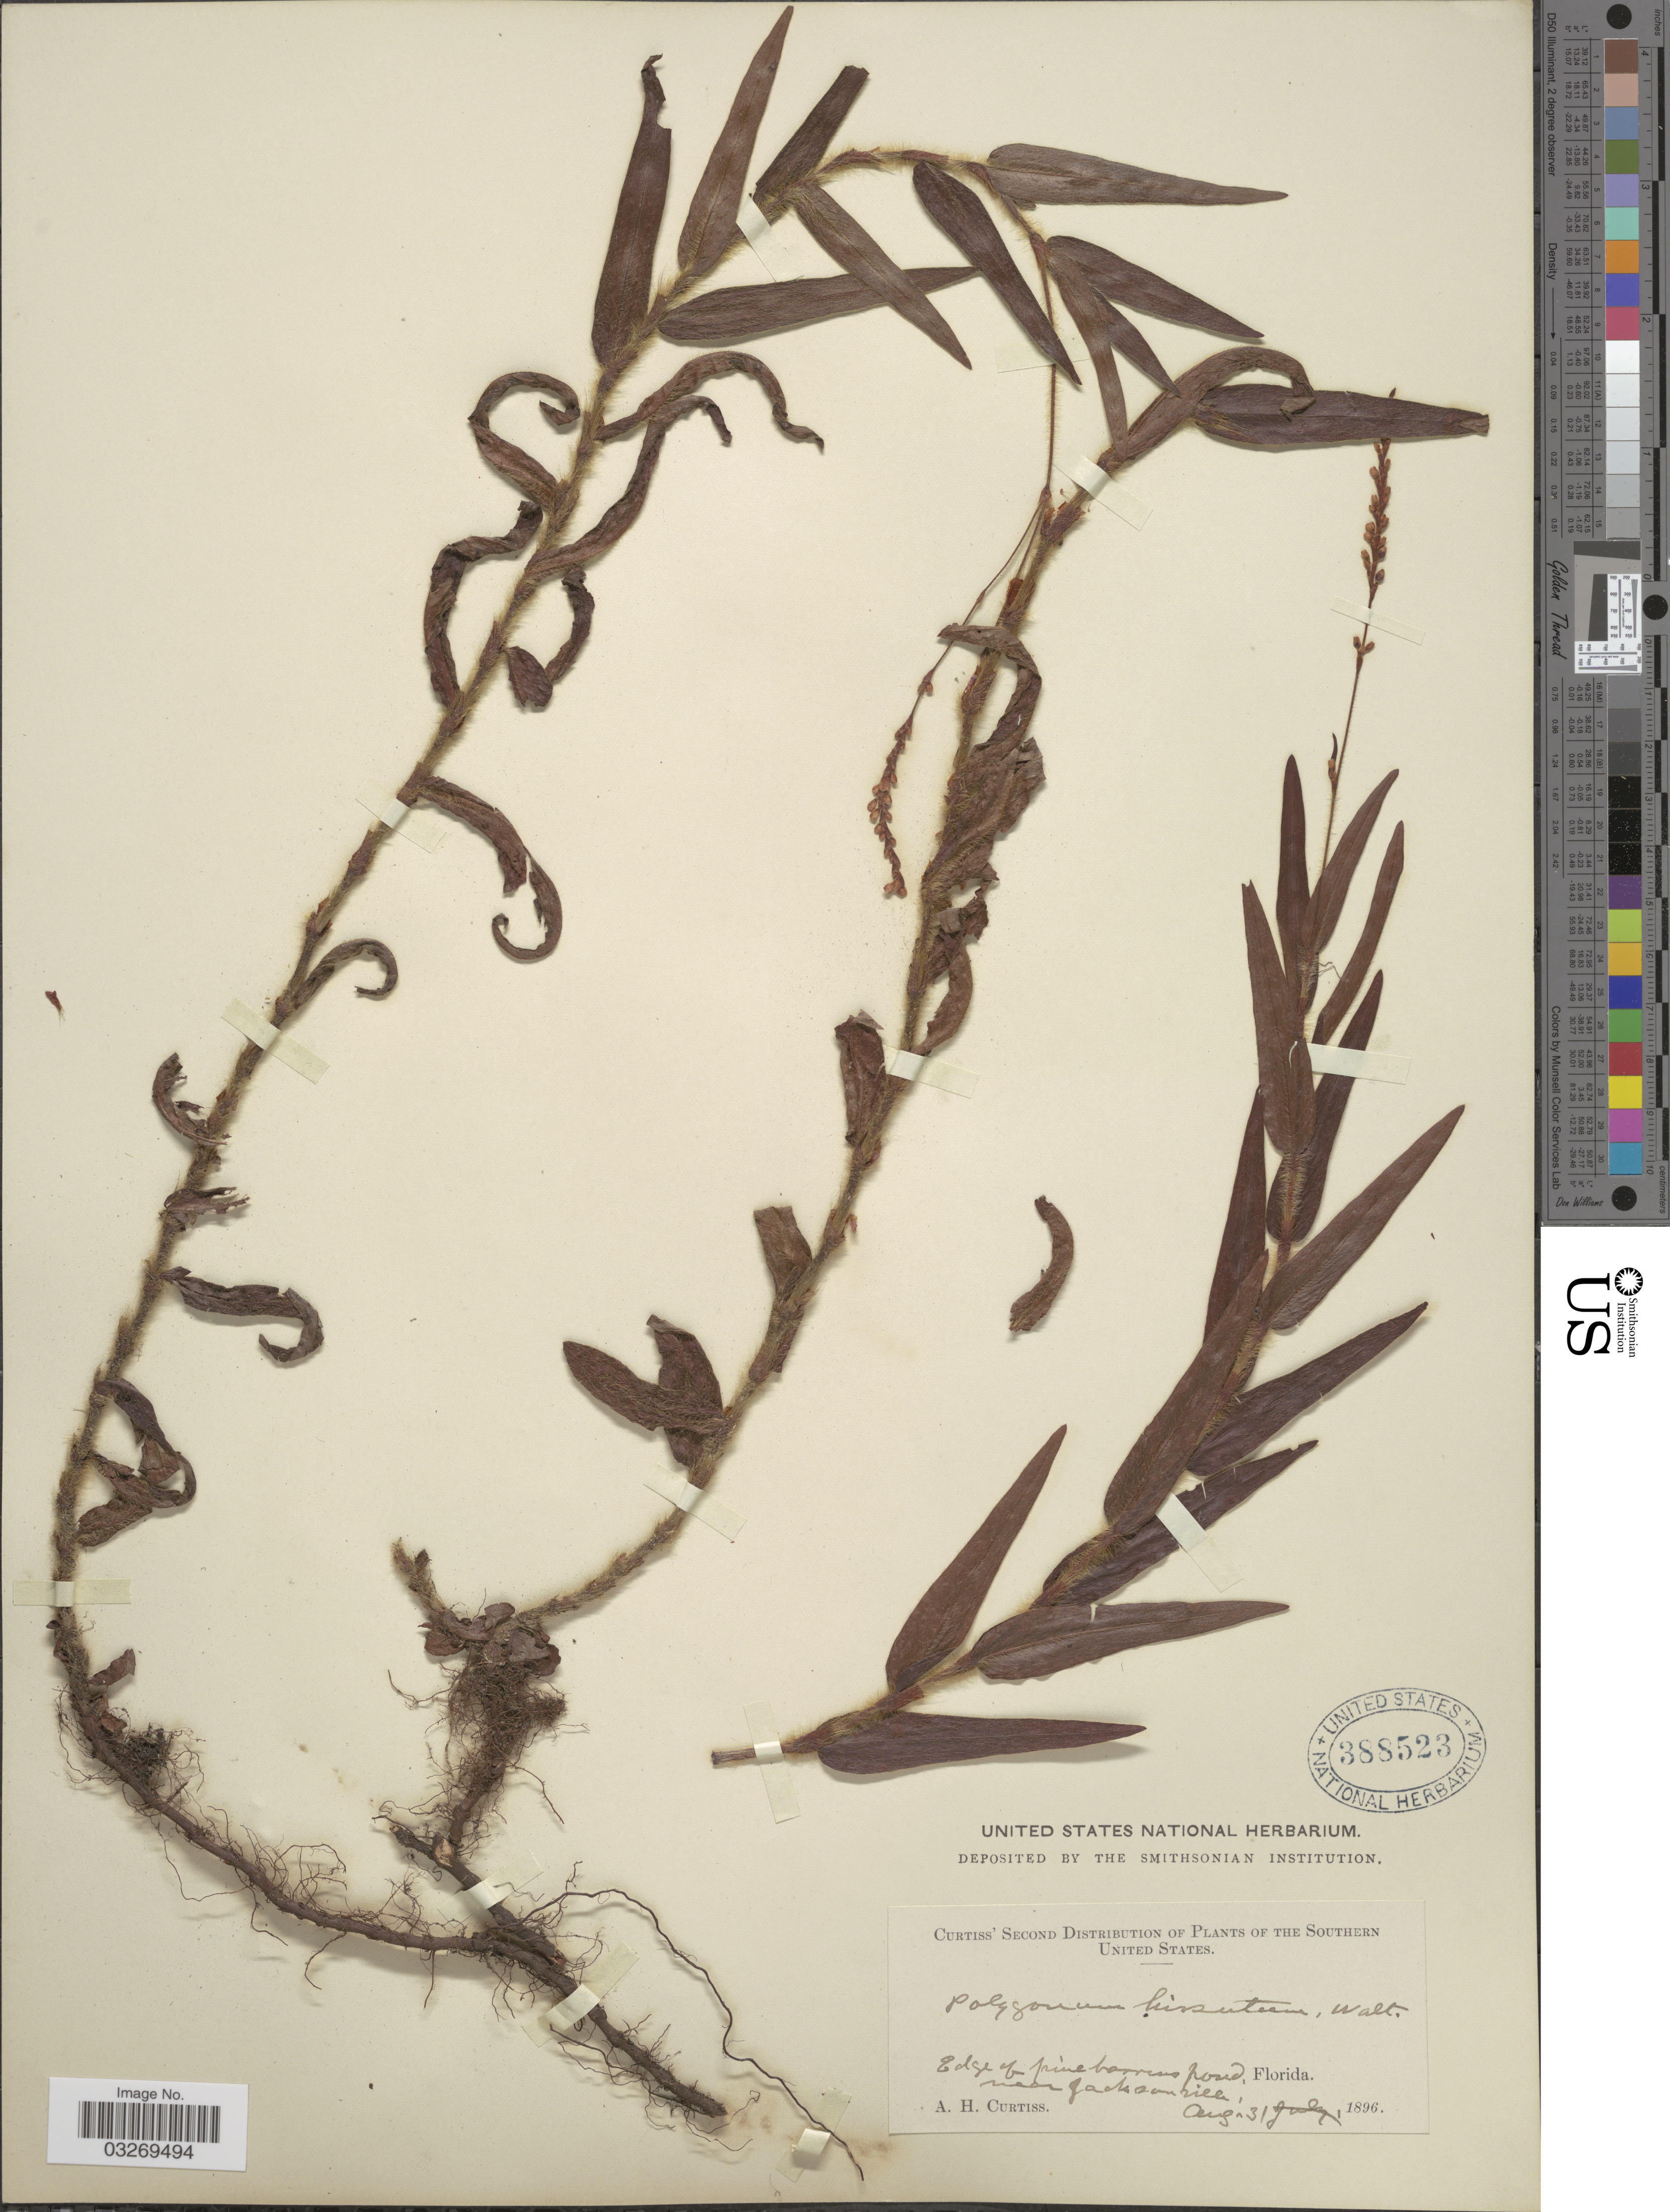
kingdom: Plantae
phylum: Tracheophyta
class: Magnoliopsida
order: Caryophyllales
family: Polygonaceae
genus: Persicaria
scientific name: Persicaria hirsuta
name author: (Walter) Small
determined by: Atha, D. E.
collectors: A. H. Curtiss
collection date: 1896-08-31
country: United States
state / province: Florida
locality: Southern United States, Edge of pine barrens pond, near Jackson Hills.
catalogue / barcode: US 388523